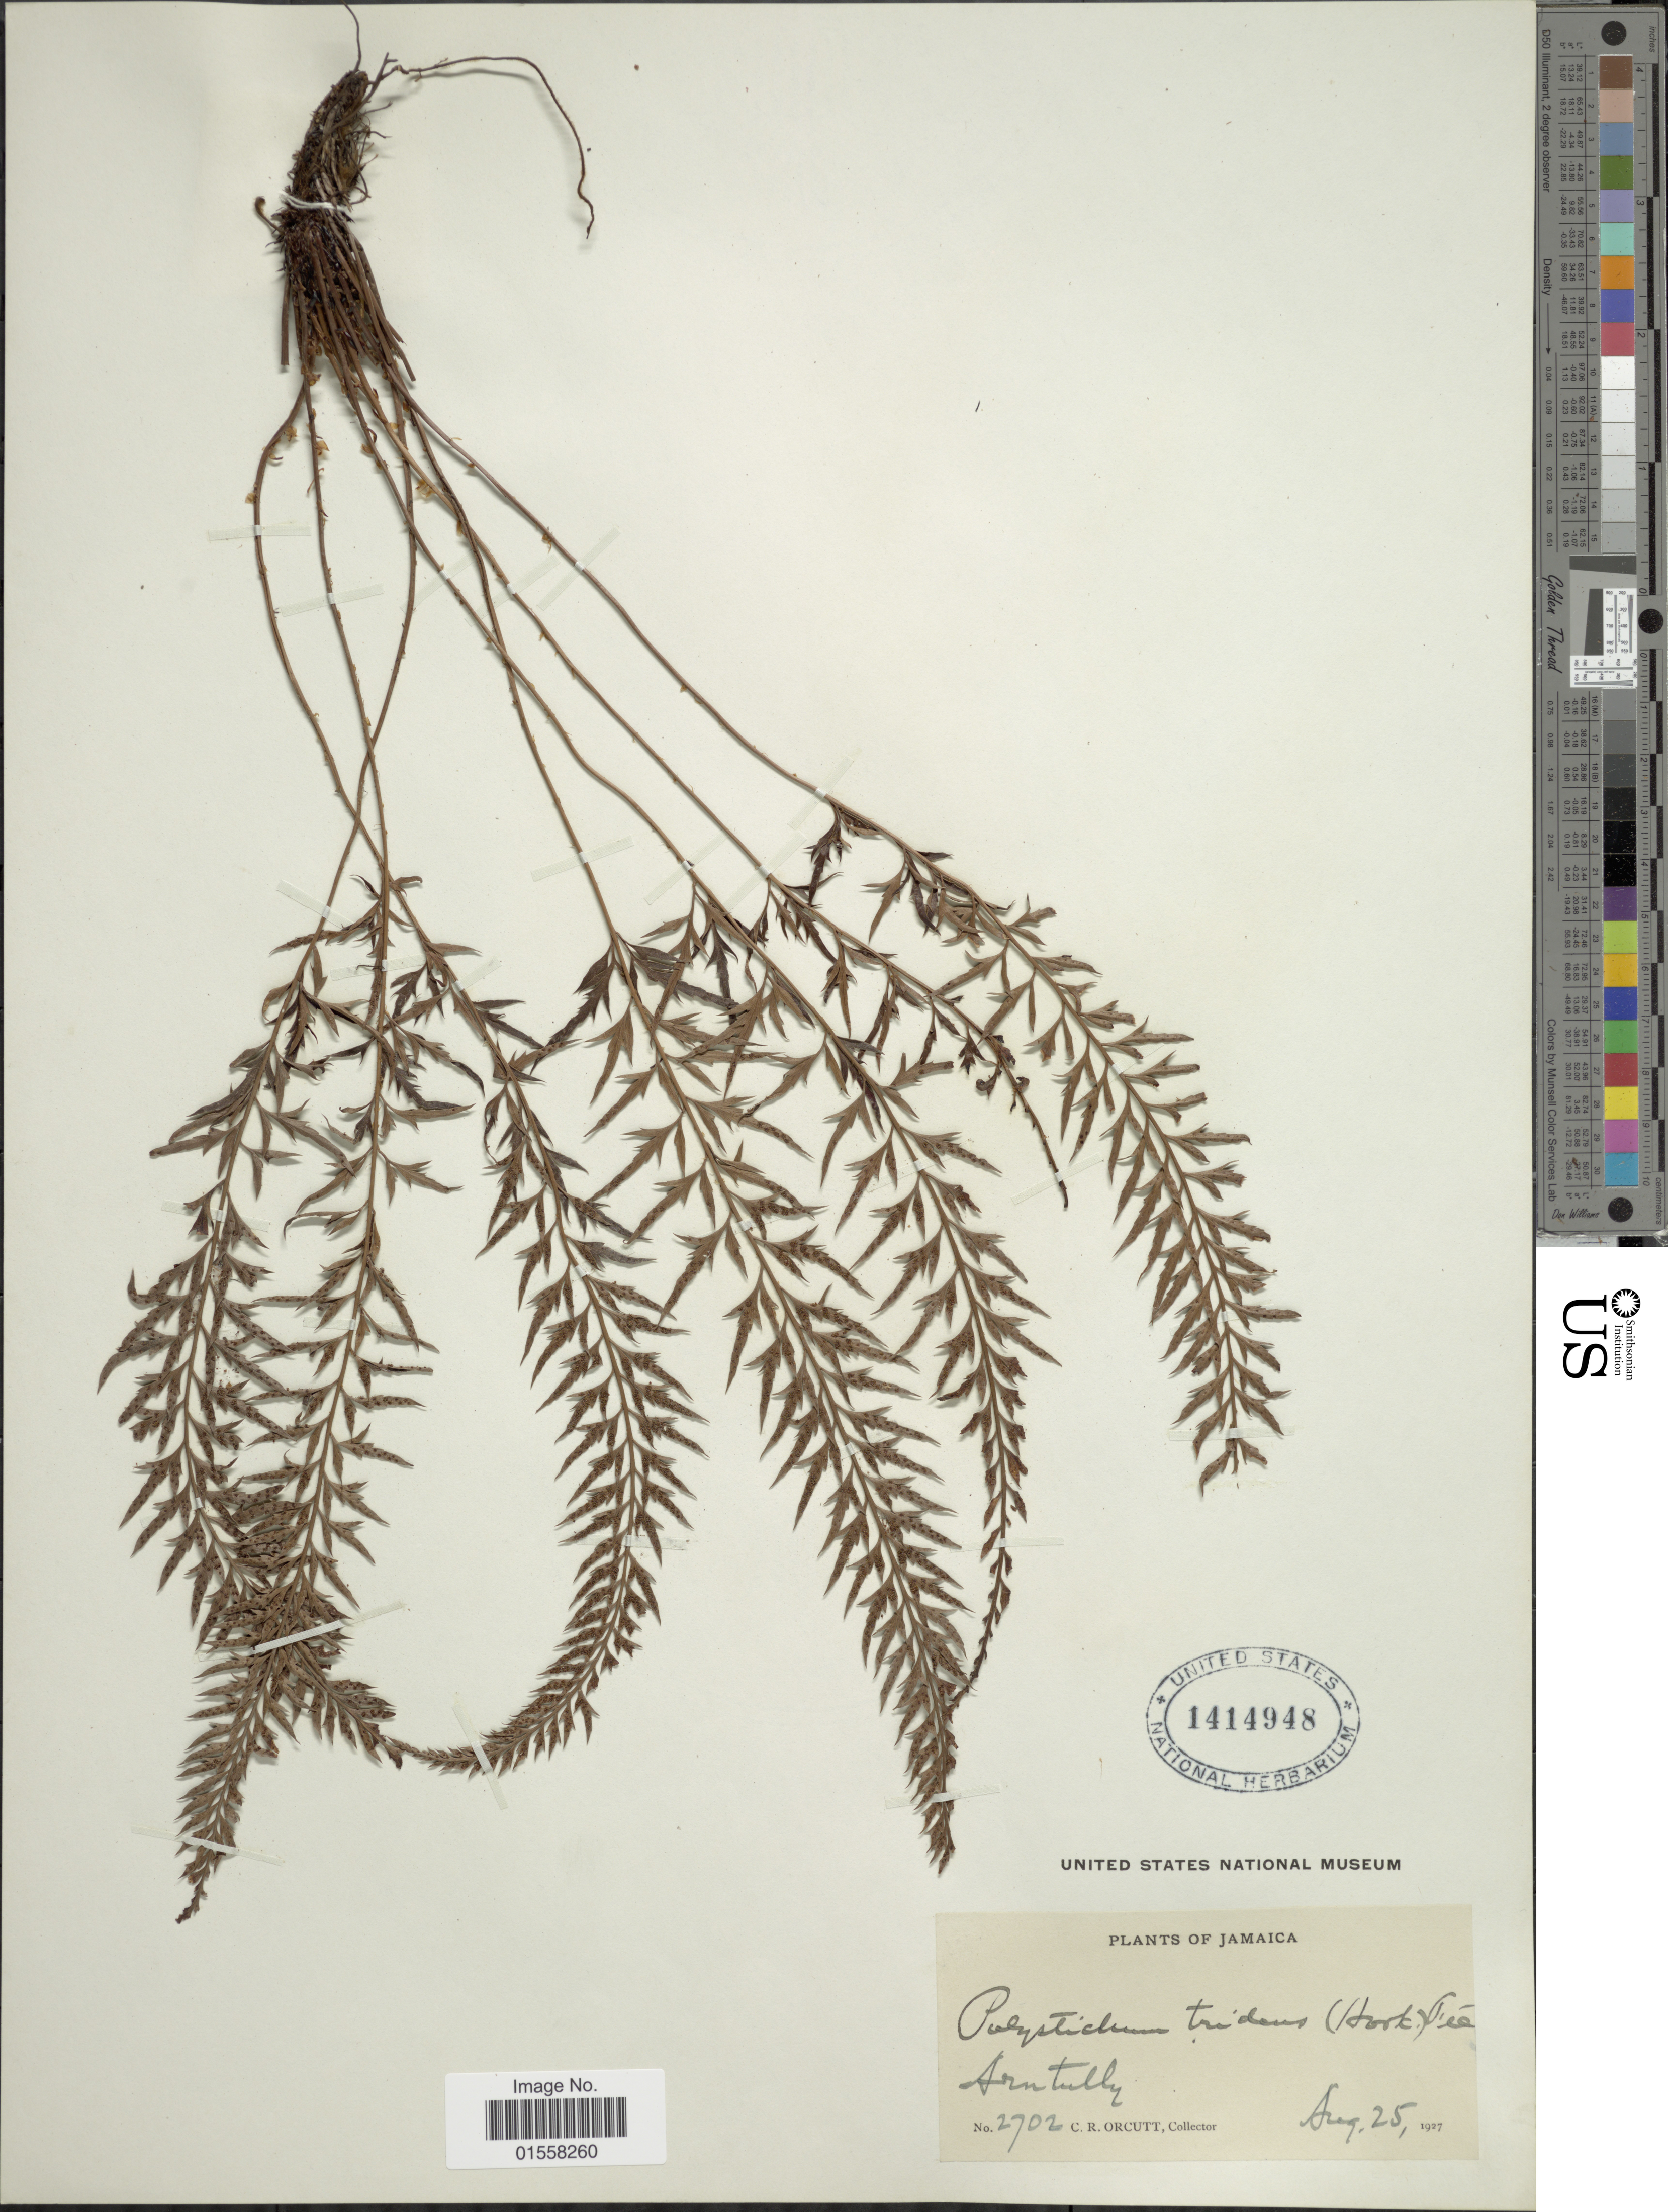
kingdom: Plantae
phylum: Tracheophyta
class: Polypodiopsida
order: Polypodiales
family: Dryopteridaceae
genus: Polystichum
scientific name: Polystichum tridens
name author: (Moore ex Hook.) Fée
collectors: C. R. Orcutt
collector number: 2702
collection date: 1927-08-25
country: Jamaica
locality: Jamaica, Arntully.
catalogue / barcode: US 1417948